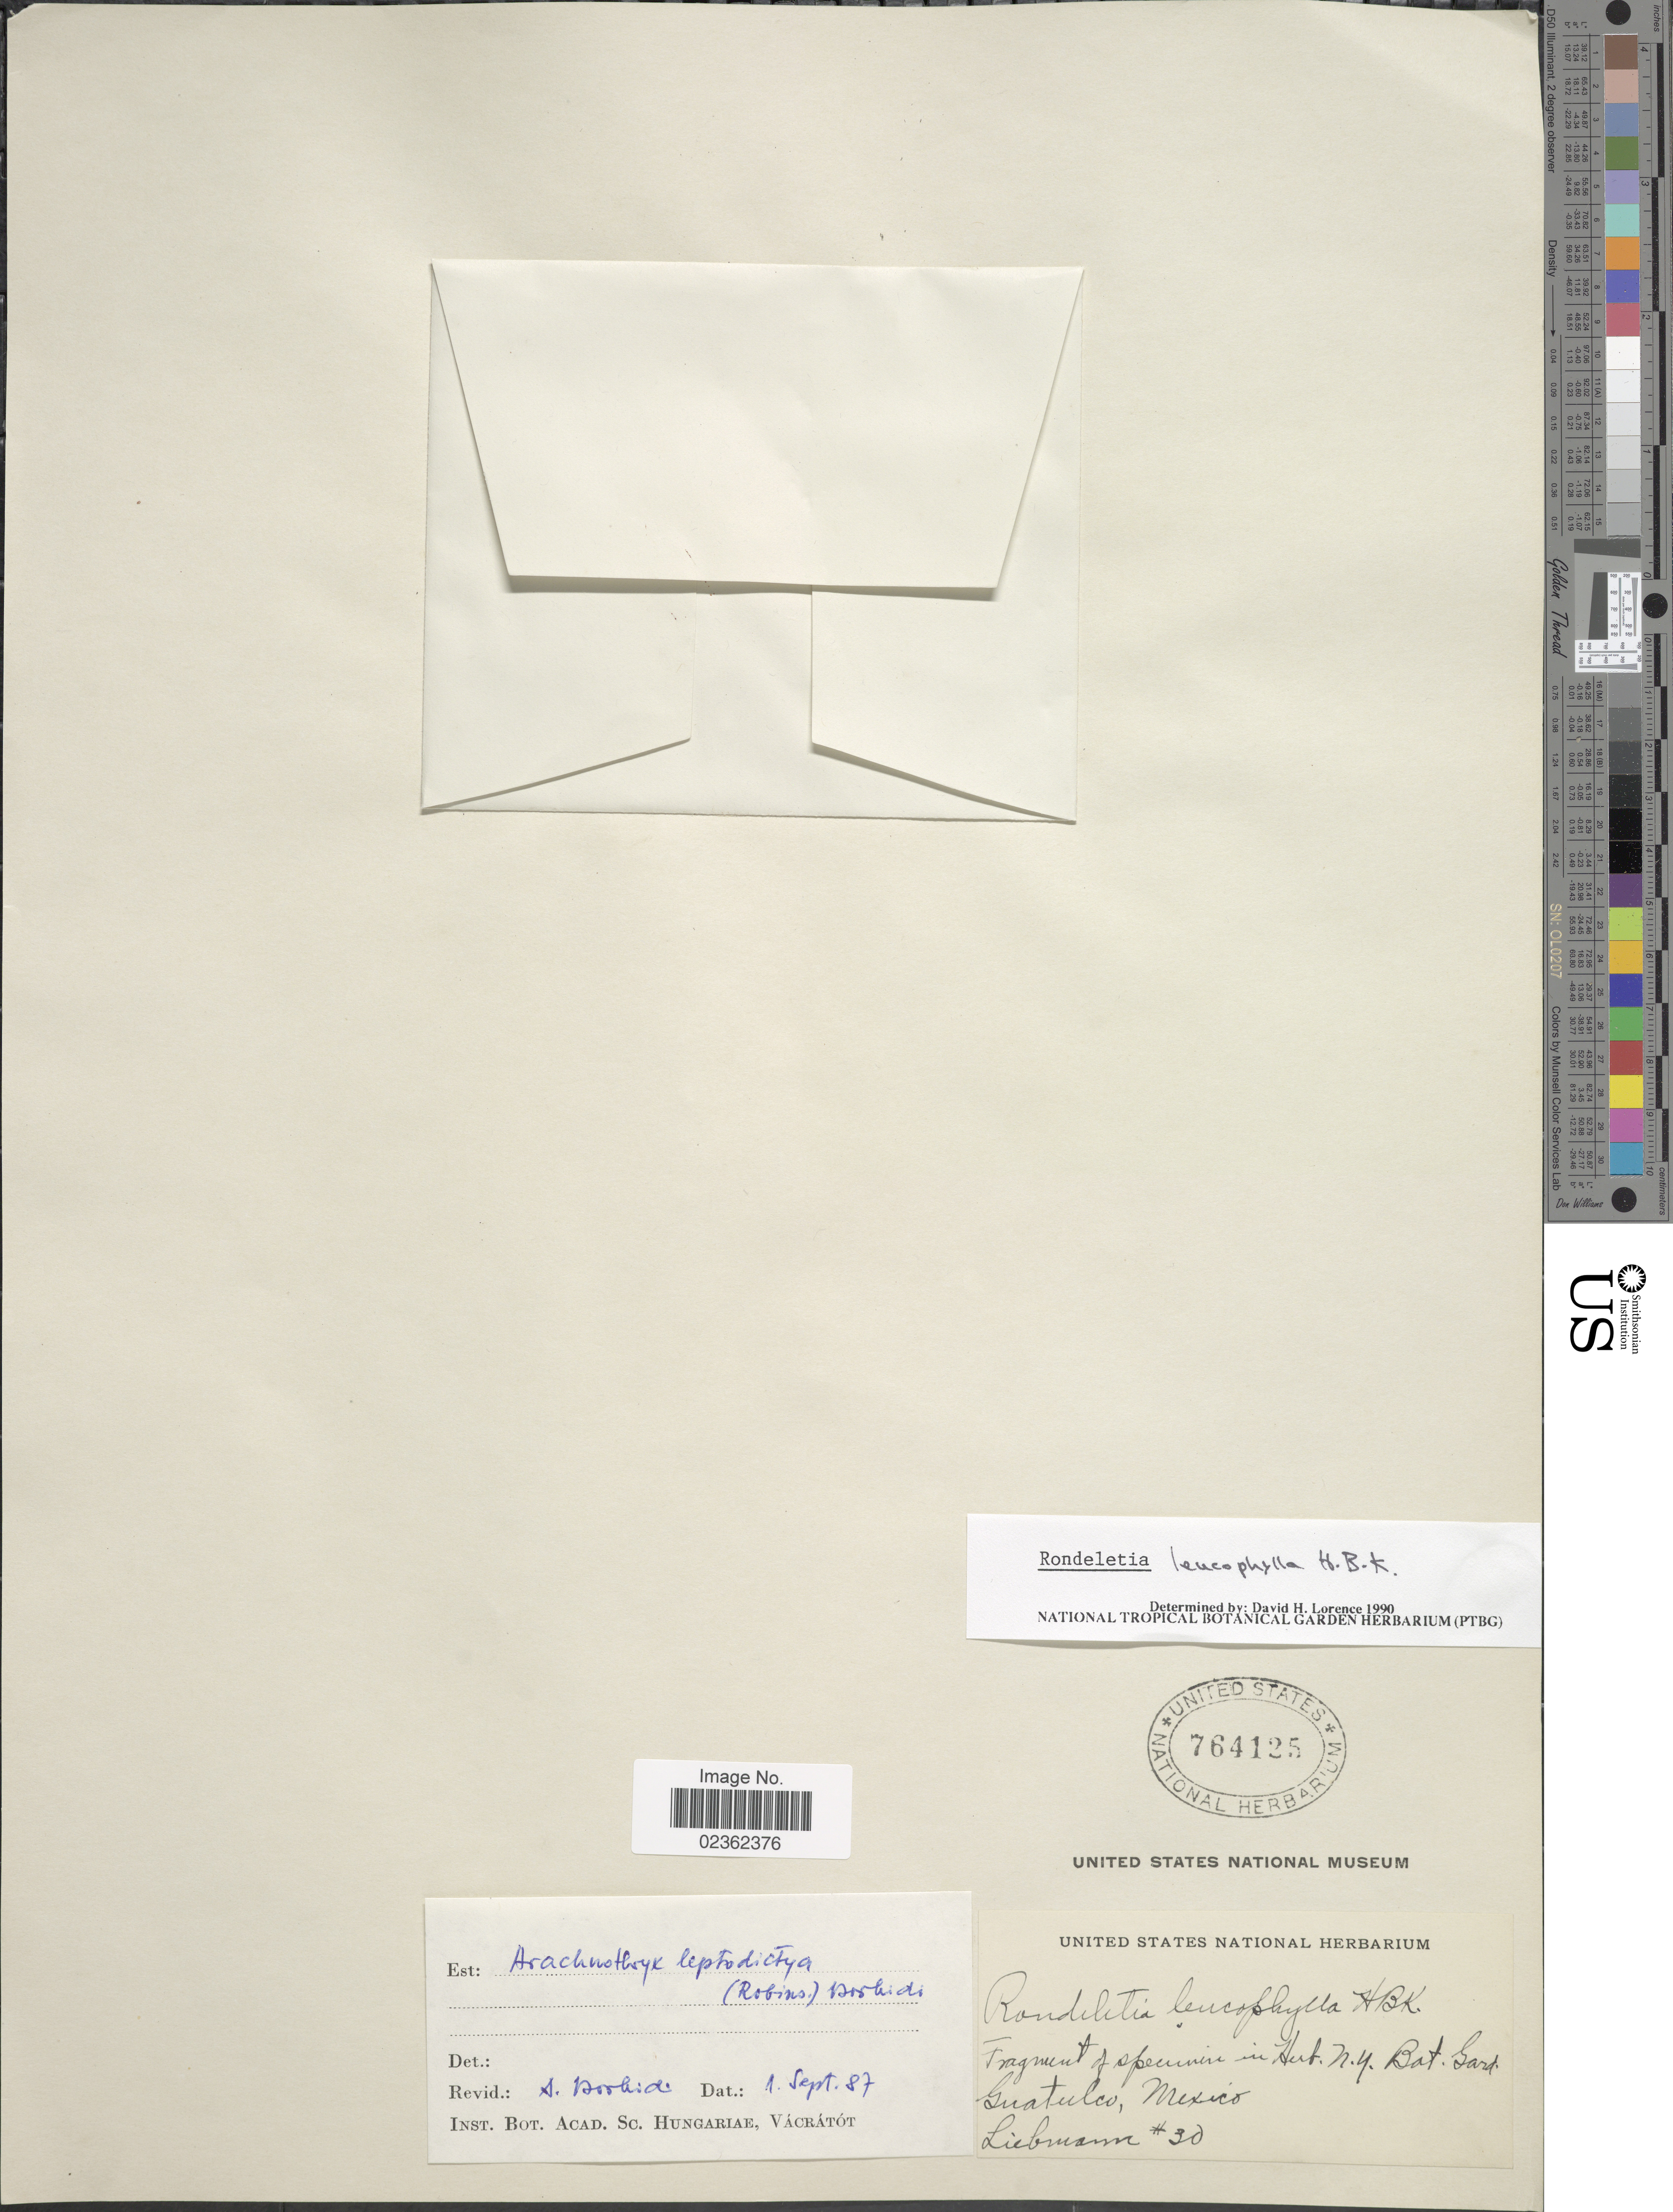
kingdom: Plantae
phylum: Tracheophyta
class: Magnoliopsida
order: Gentianales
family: Rubiaceae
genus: Arachnothryx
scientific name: Arachnothryx leucophylla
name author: (Kunth) Planch.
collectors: Liebmann, --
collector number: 30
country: Mexico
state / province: Tabasco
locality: Guatulca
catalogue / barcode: US 764125